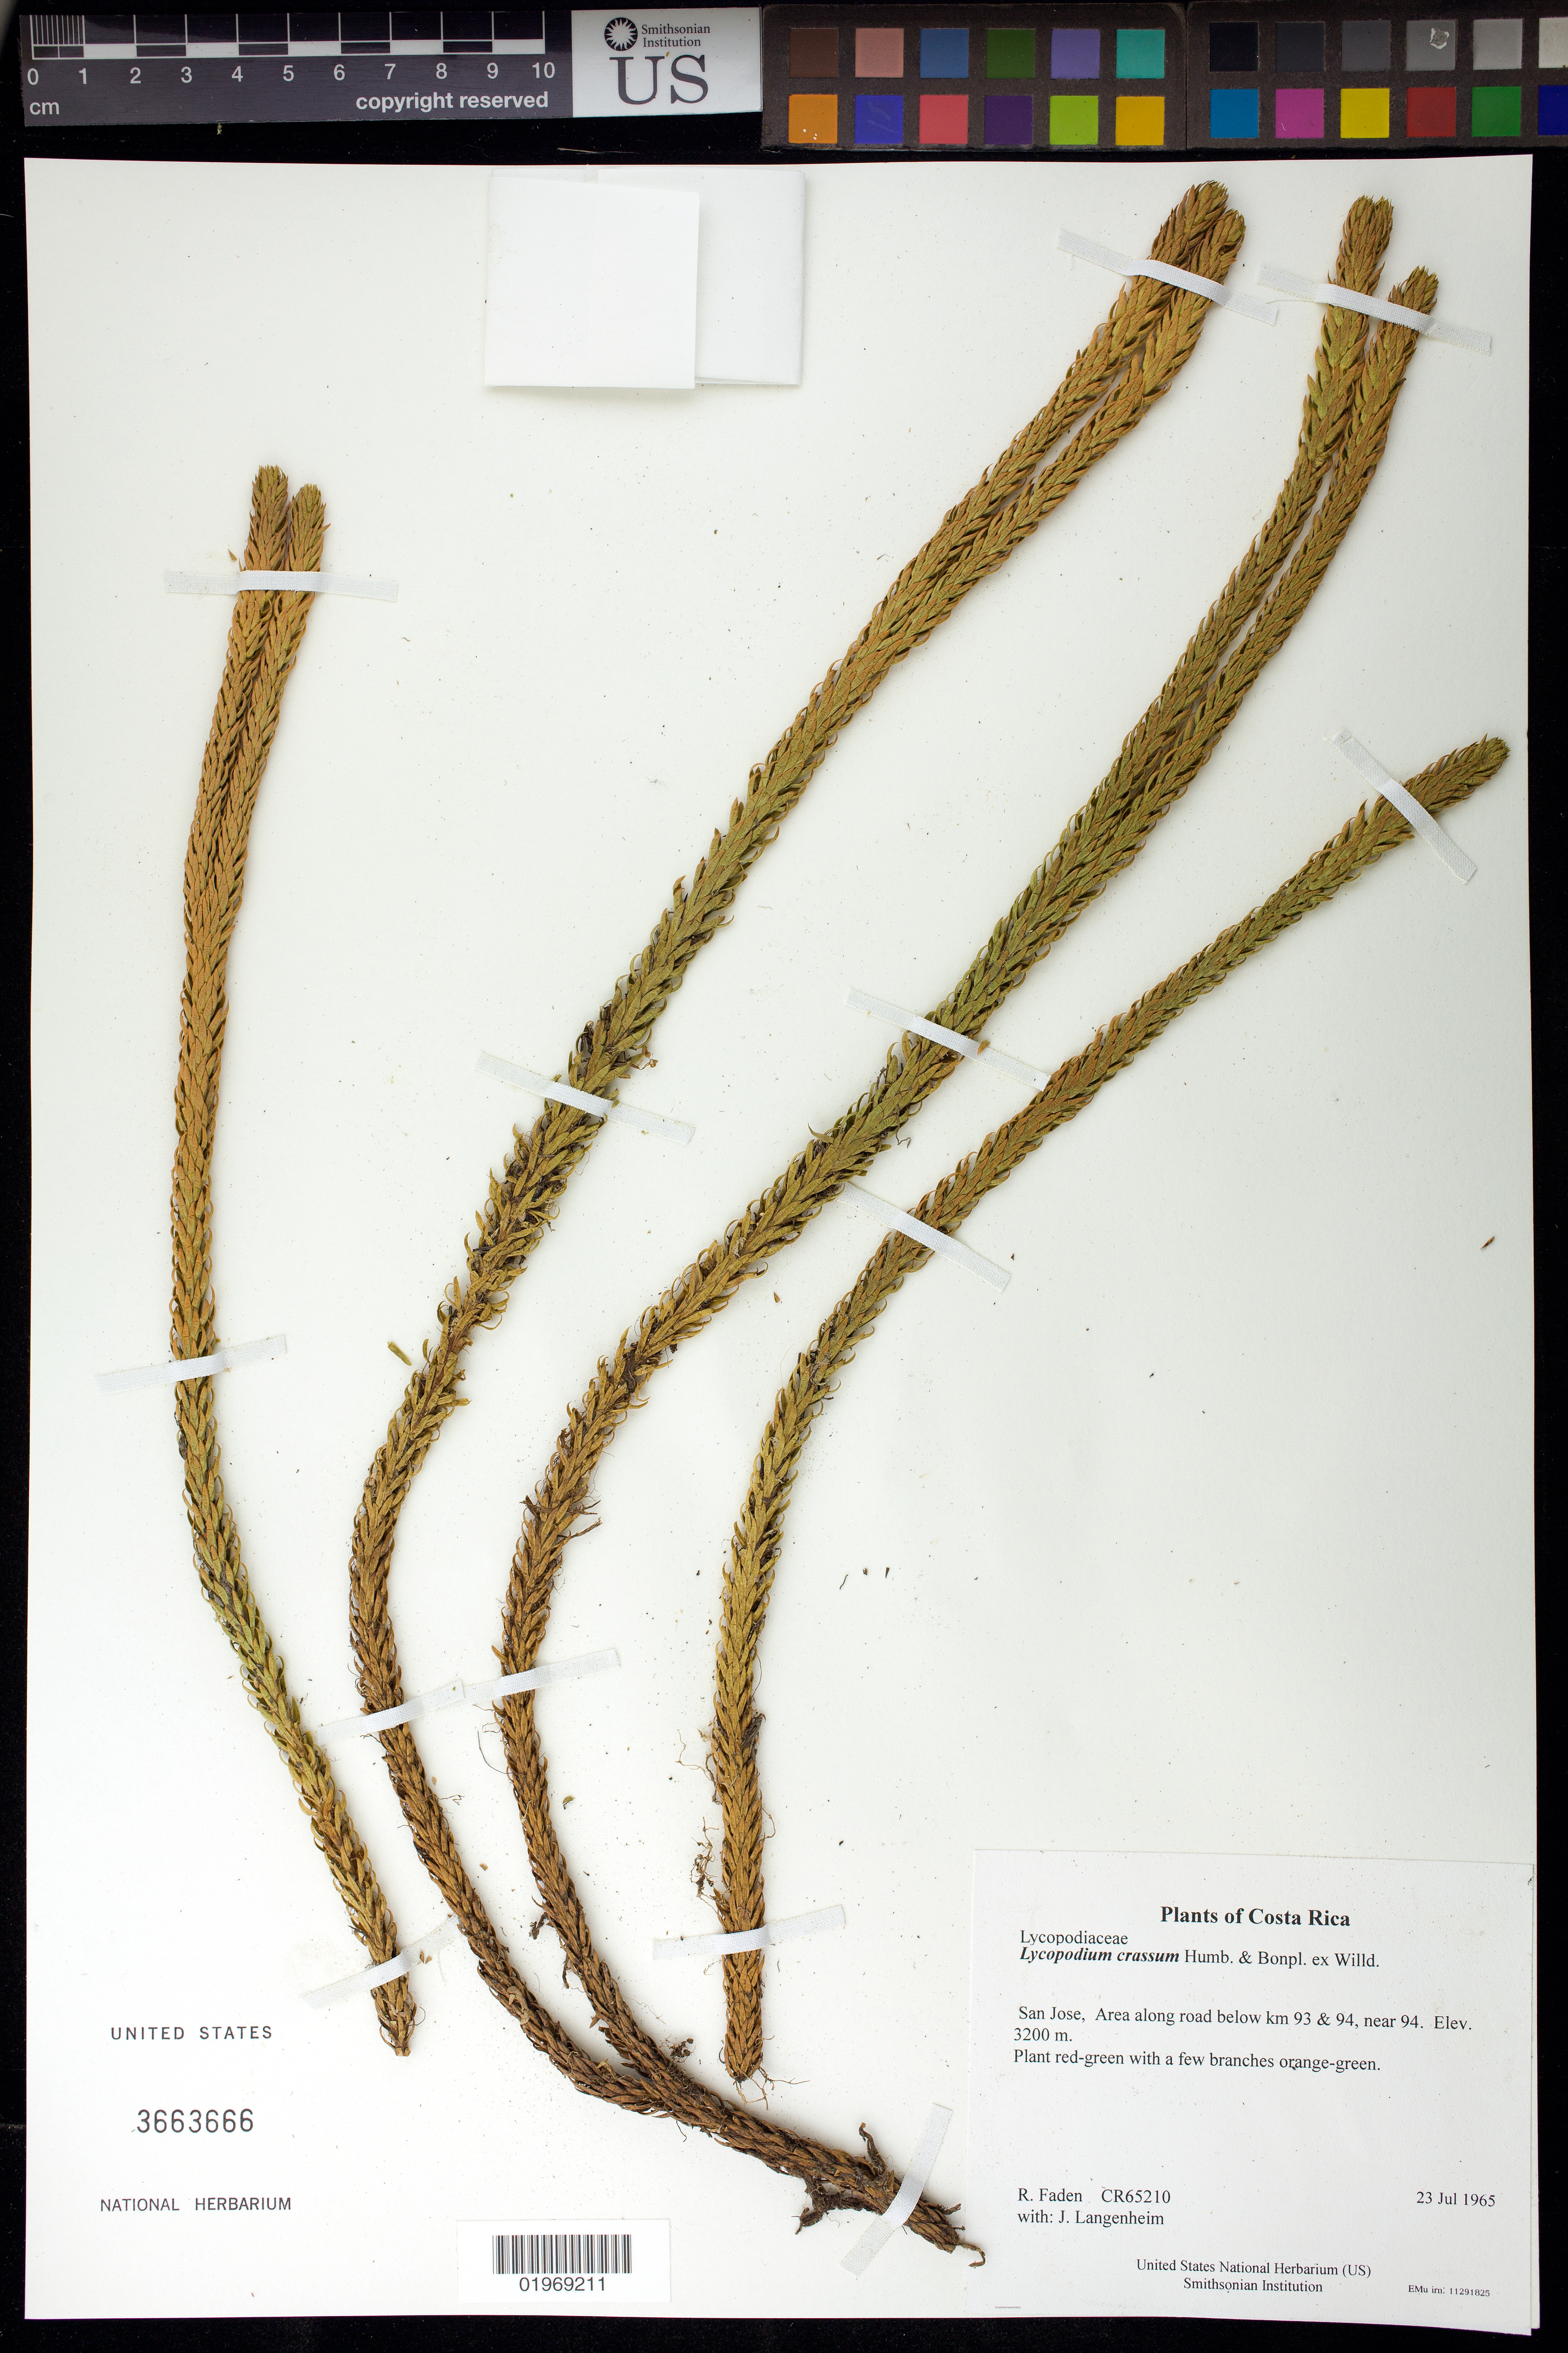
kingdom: Plantae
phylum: Tracheophyta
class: Lycopodiopsida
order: Lycopodiales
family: Lycopodiaceae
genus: Phlegmariurus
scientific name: Phlegmariurus crassus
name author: (Humb. & Bonpl. ex Willd.) B. Øllg.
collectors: R. B. Faden & J. Langenheim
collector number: CR65210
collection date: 1965-07-23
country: Costa Rica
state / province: San Jose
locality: Area along road below km 93 & 94, near 94.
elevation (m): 3200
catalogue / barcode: US 3663666